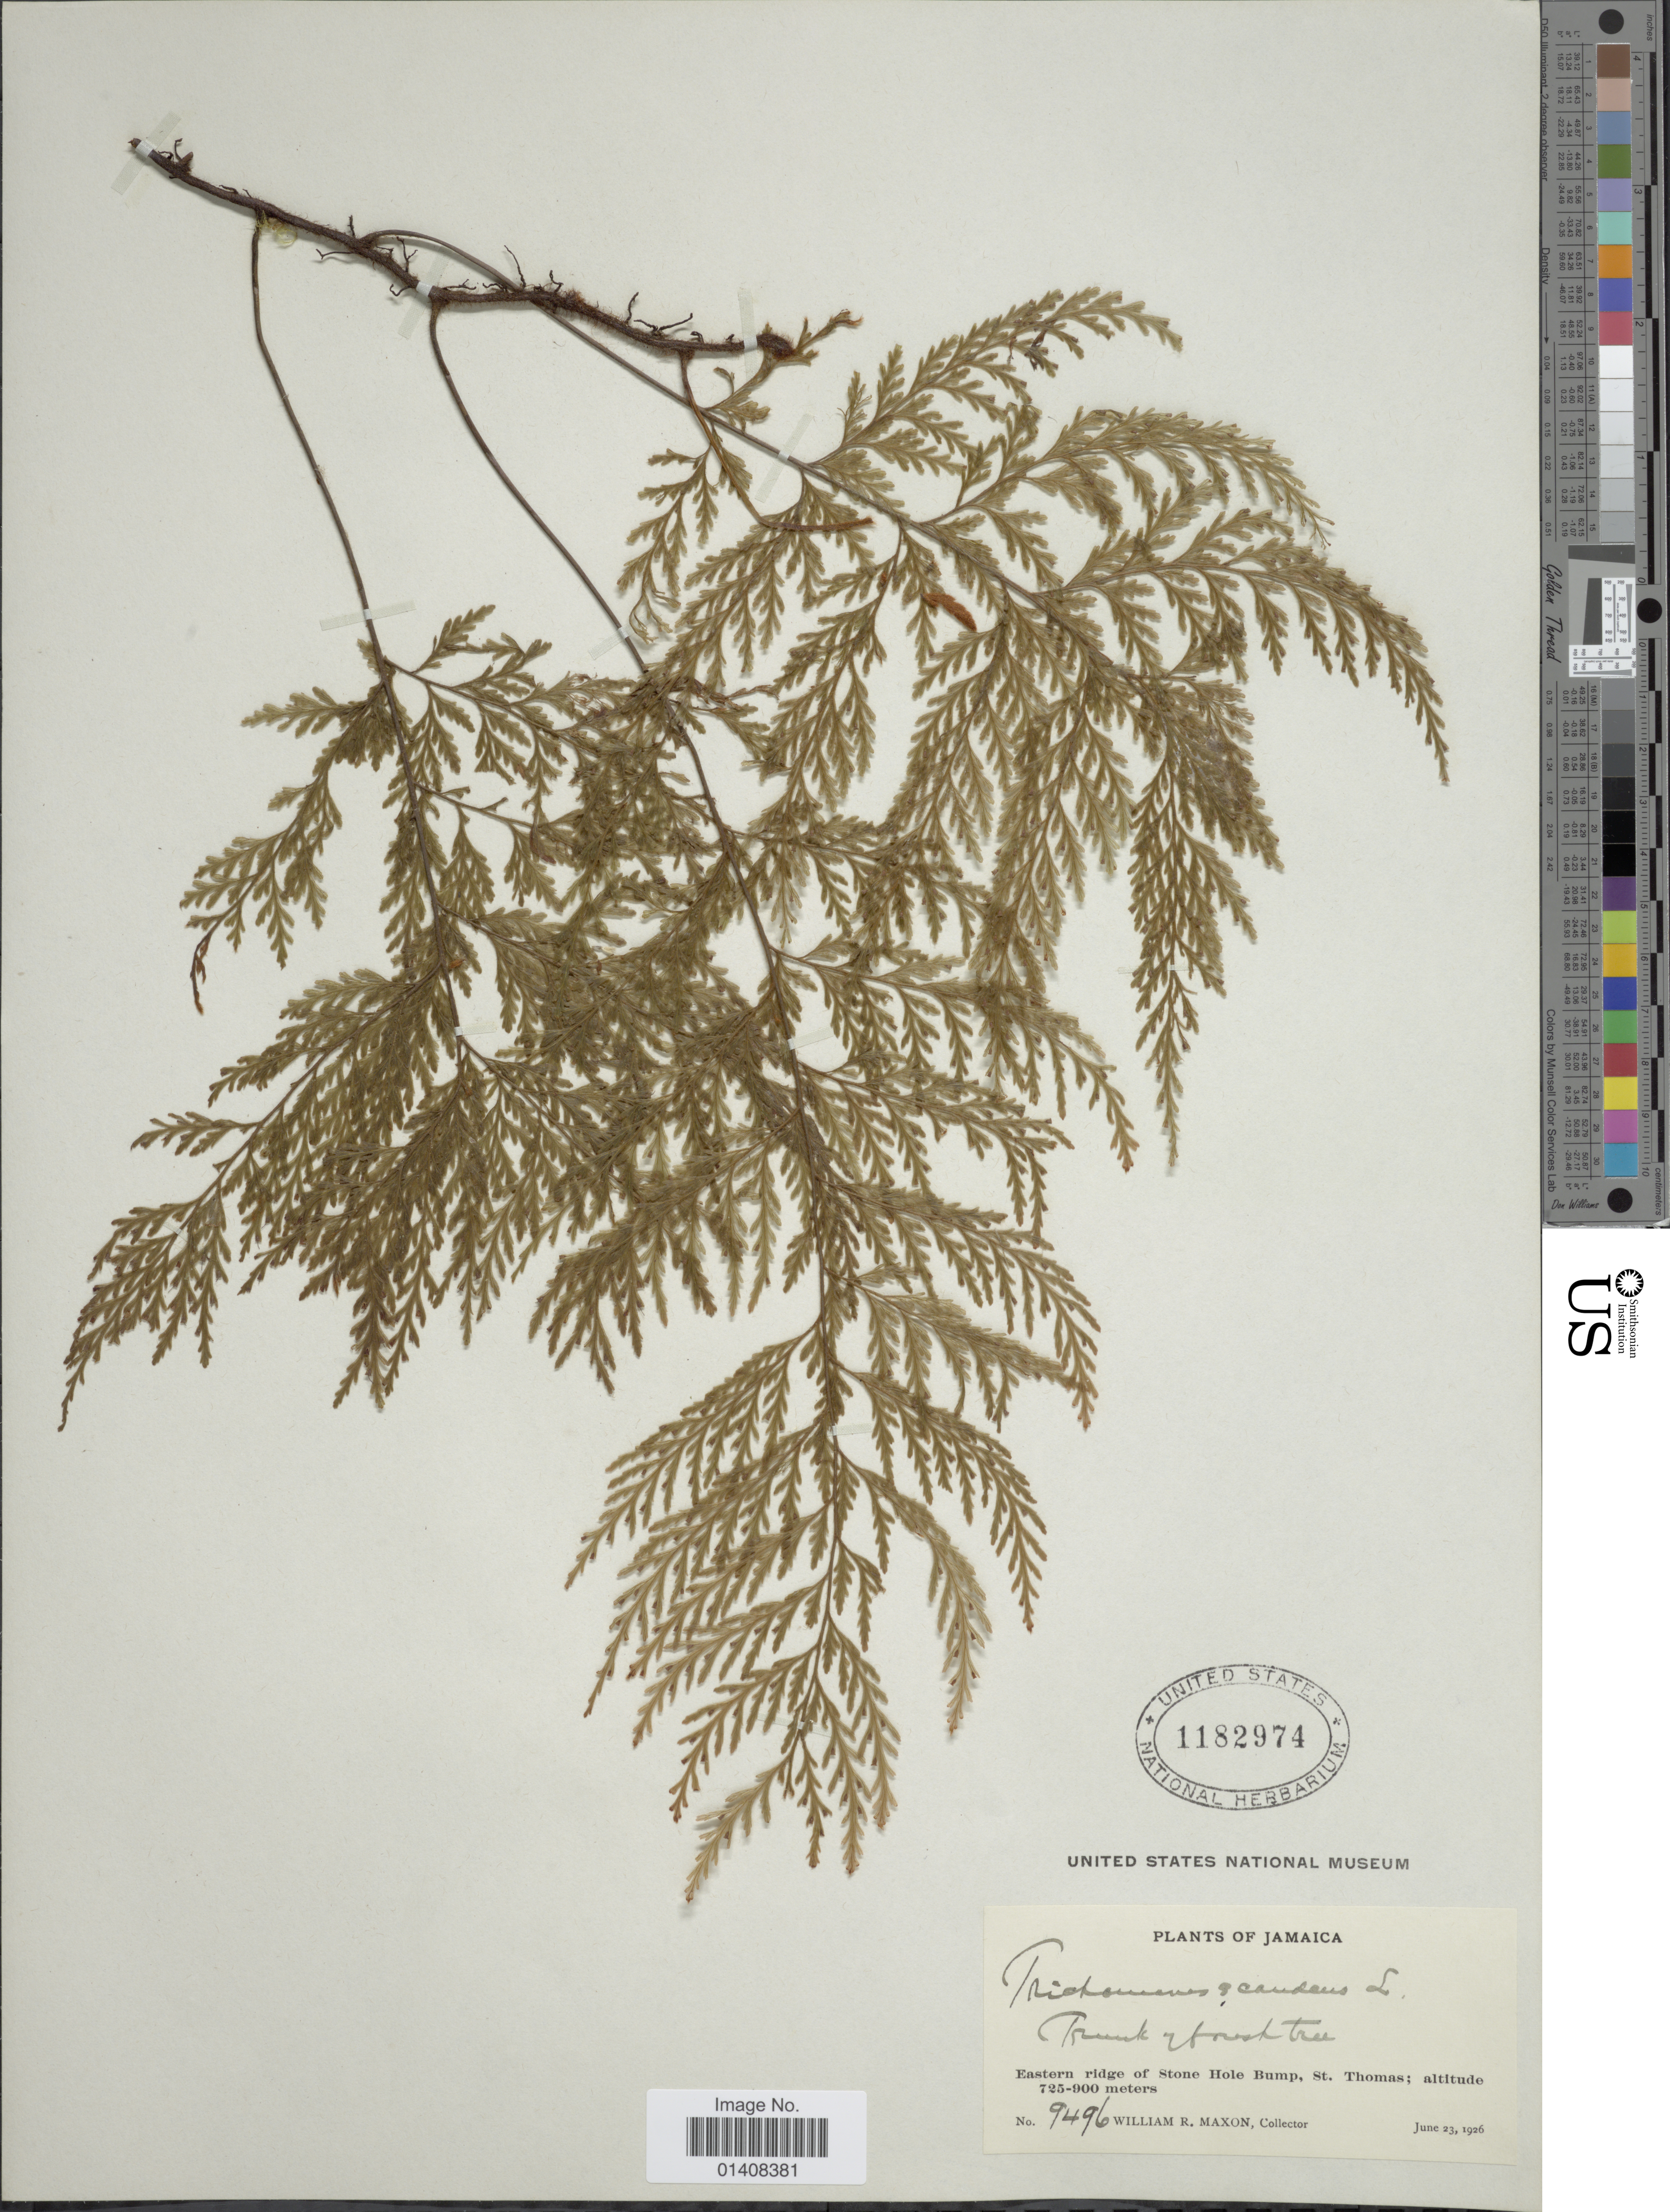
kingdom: Plantae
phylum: Tracheophyta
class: Polypodiopsida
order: Hymenophyllales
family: Hymenophyllaceae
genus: Trichomanes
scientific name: Trichomanes scandens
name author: L.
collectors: W. R. Maxon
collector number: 9496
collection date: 1926-06-23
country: Jamaica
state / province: Saint Thomas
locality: Eastern ridge of Stone Hole Bump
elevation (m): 725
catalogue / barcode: US 1182974